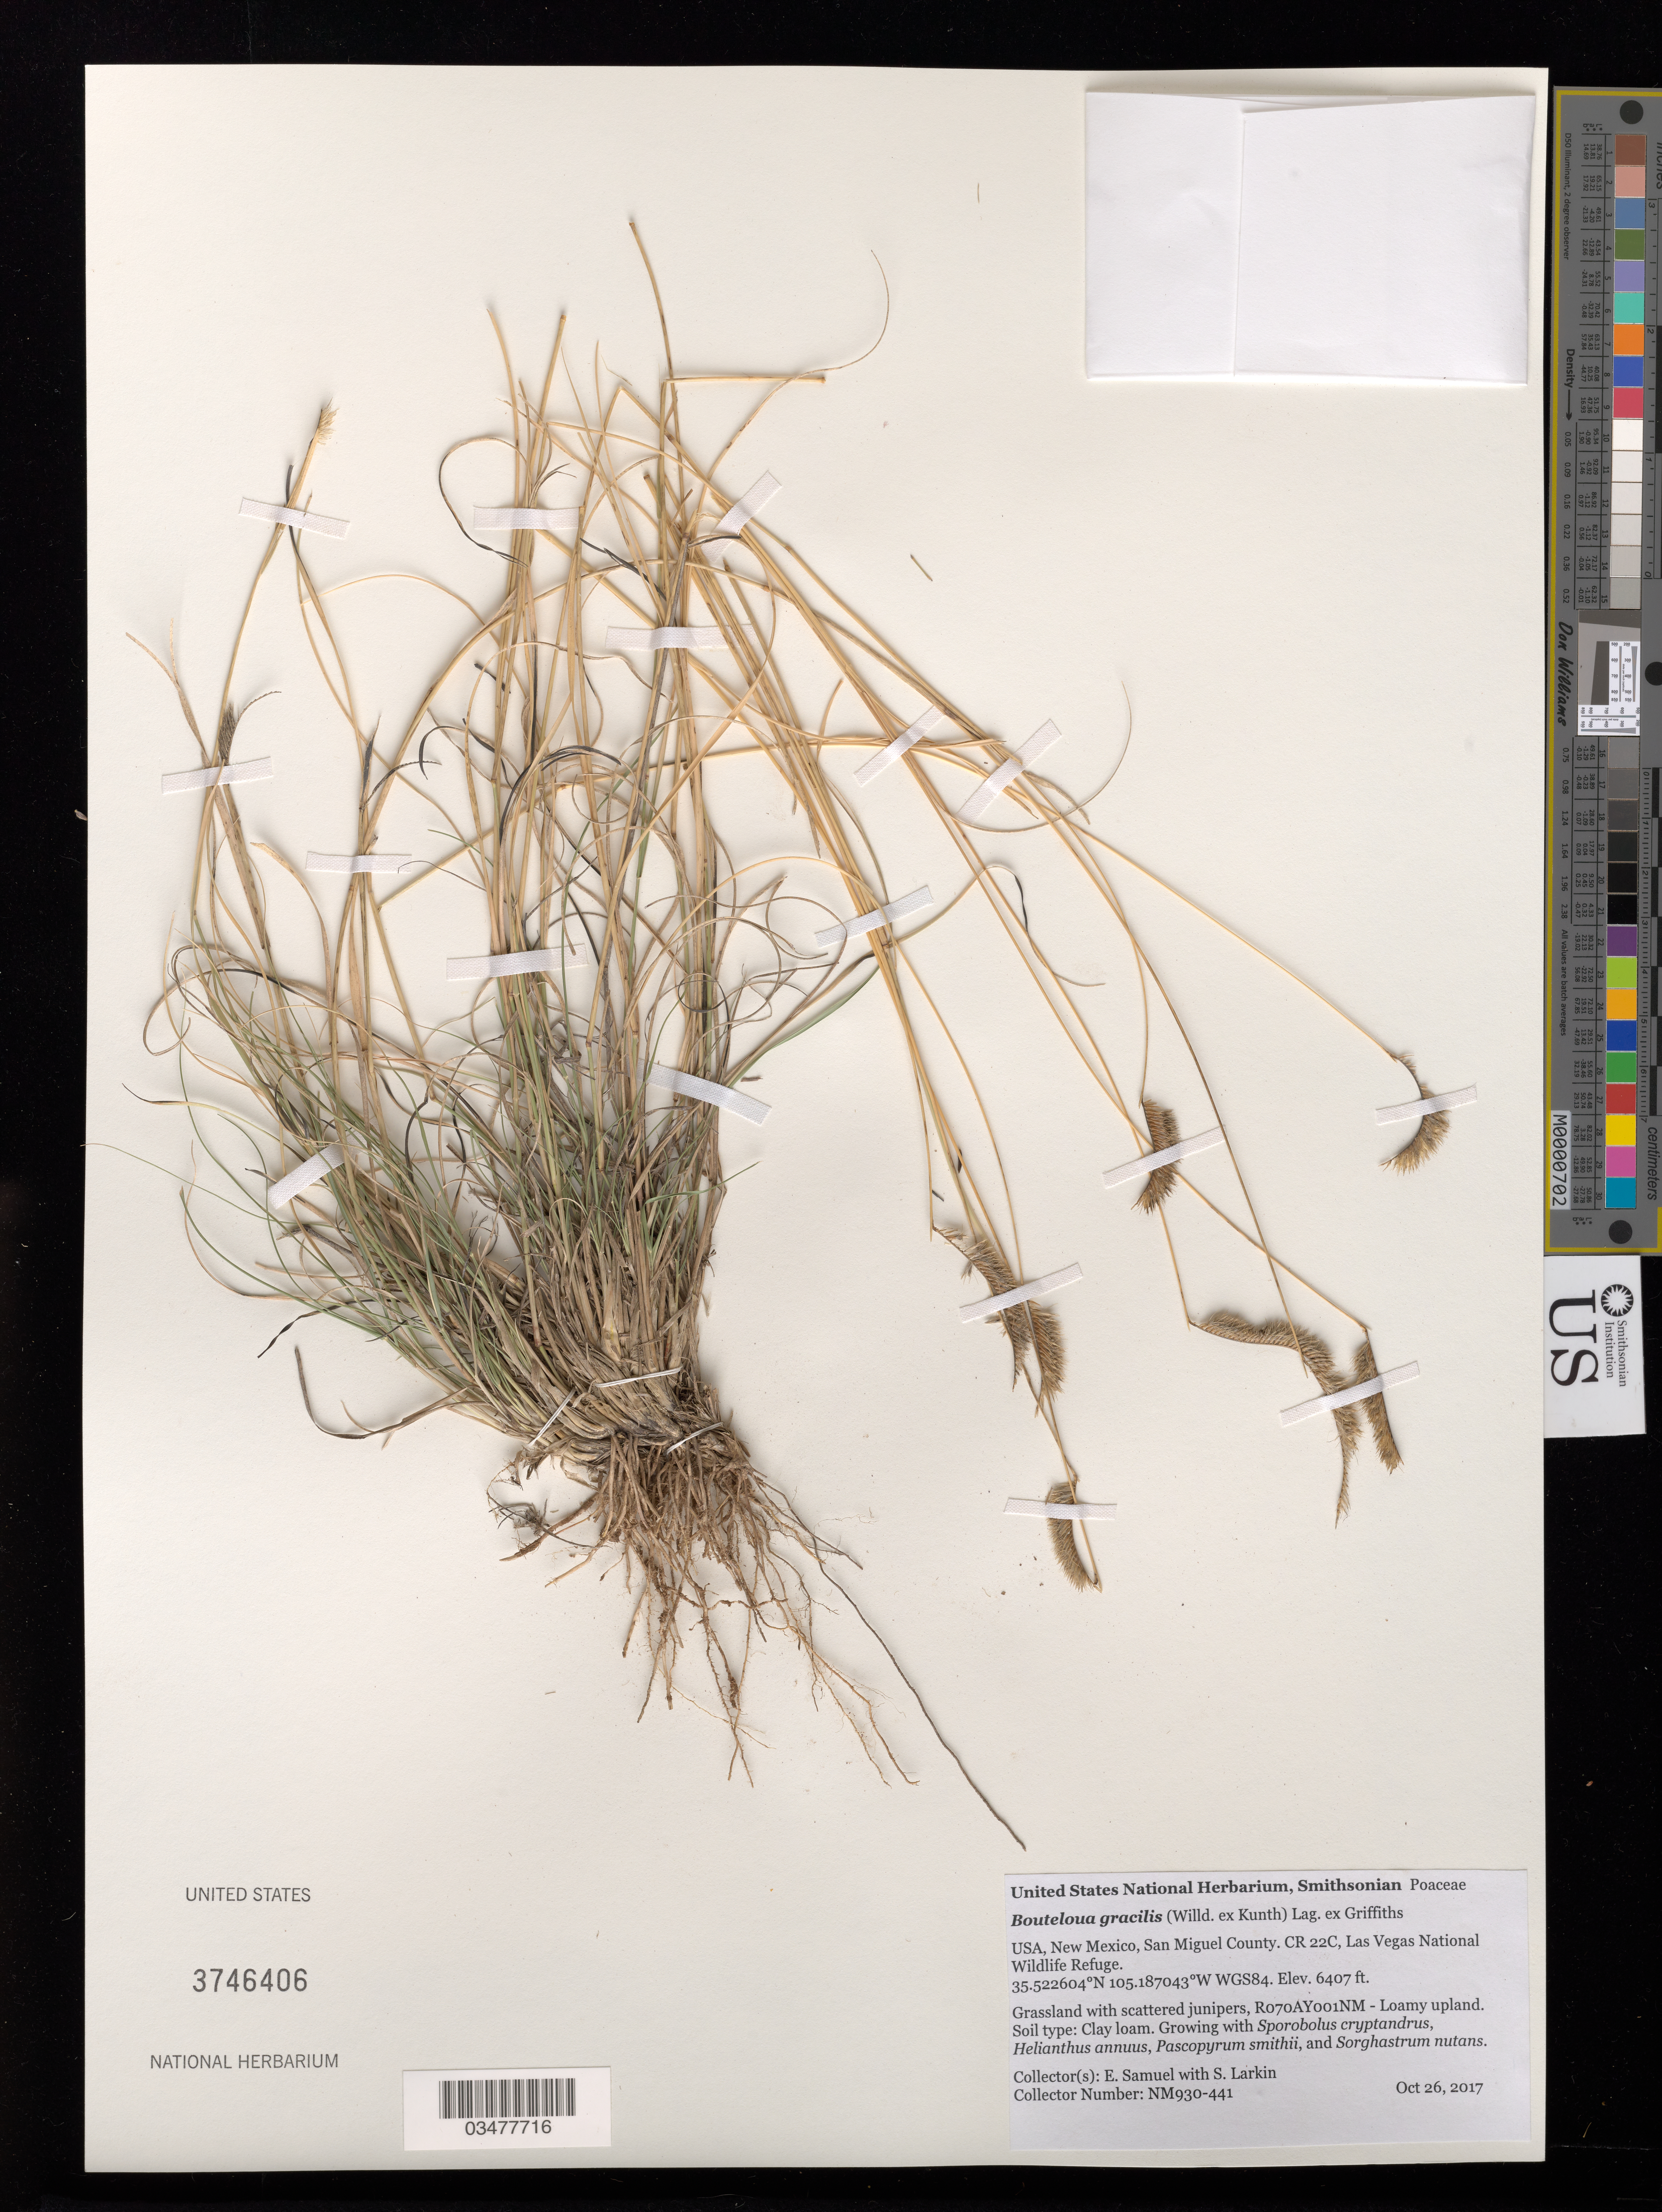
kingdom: Plantae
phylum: Tracheophyta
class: Liliopsida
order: Poales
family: Poaceae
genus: Bouteloua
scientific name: Bouteloua gracilis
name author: (Kunth) Lag. ex Griffiths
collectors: E. Samuel & S. Larkin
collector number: NM930-441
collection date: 2017-10-26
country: United States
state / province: New Mexico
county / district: San Miguel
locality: Las Vegas National Wildlife Refuge, CR 22C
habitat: R070AY001NM - Loamy upland. Clay loam. With Helianthus annuus, Pascopyrum smithii, etc.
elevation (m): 1953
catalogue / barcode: US 3746406